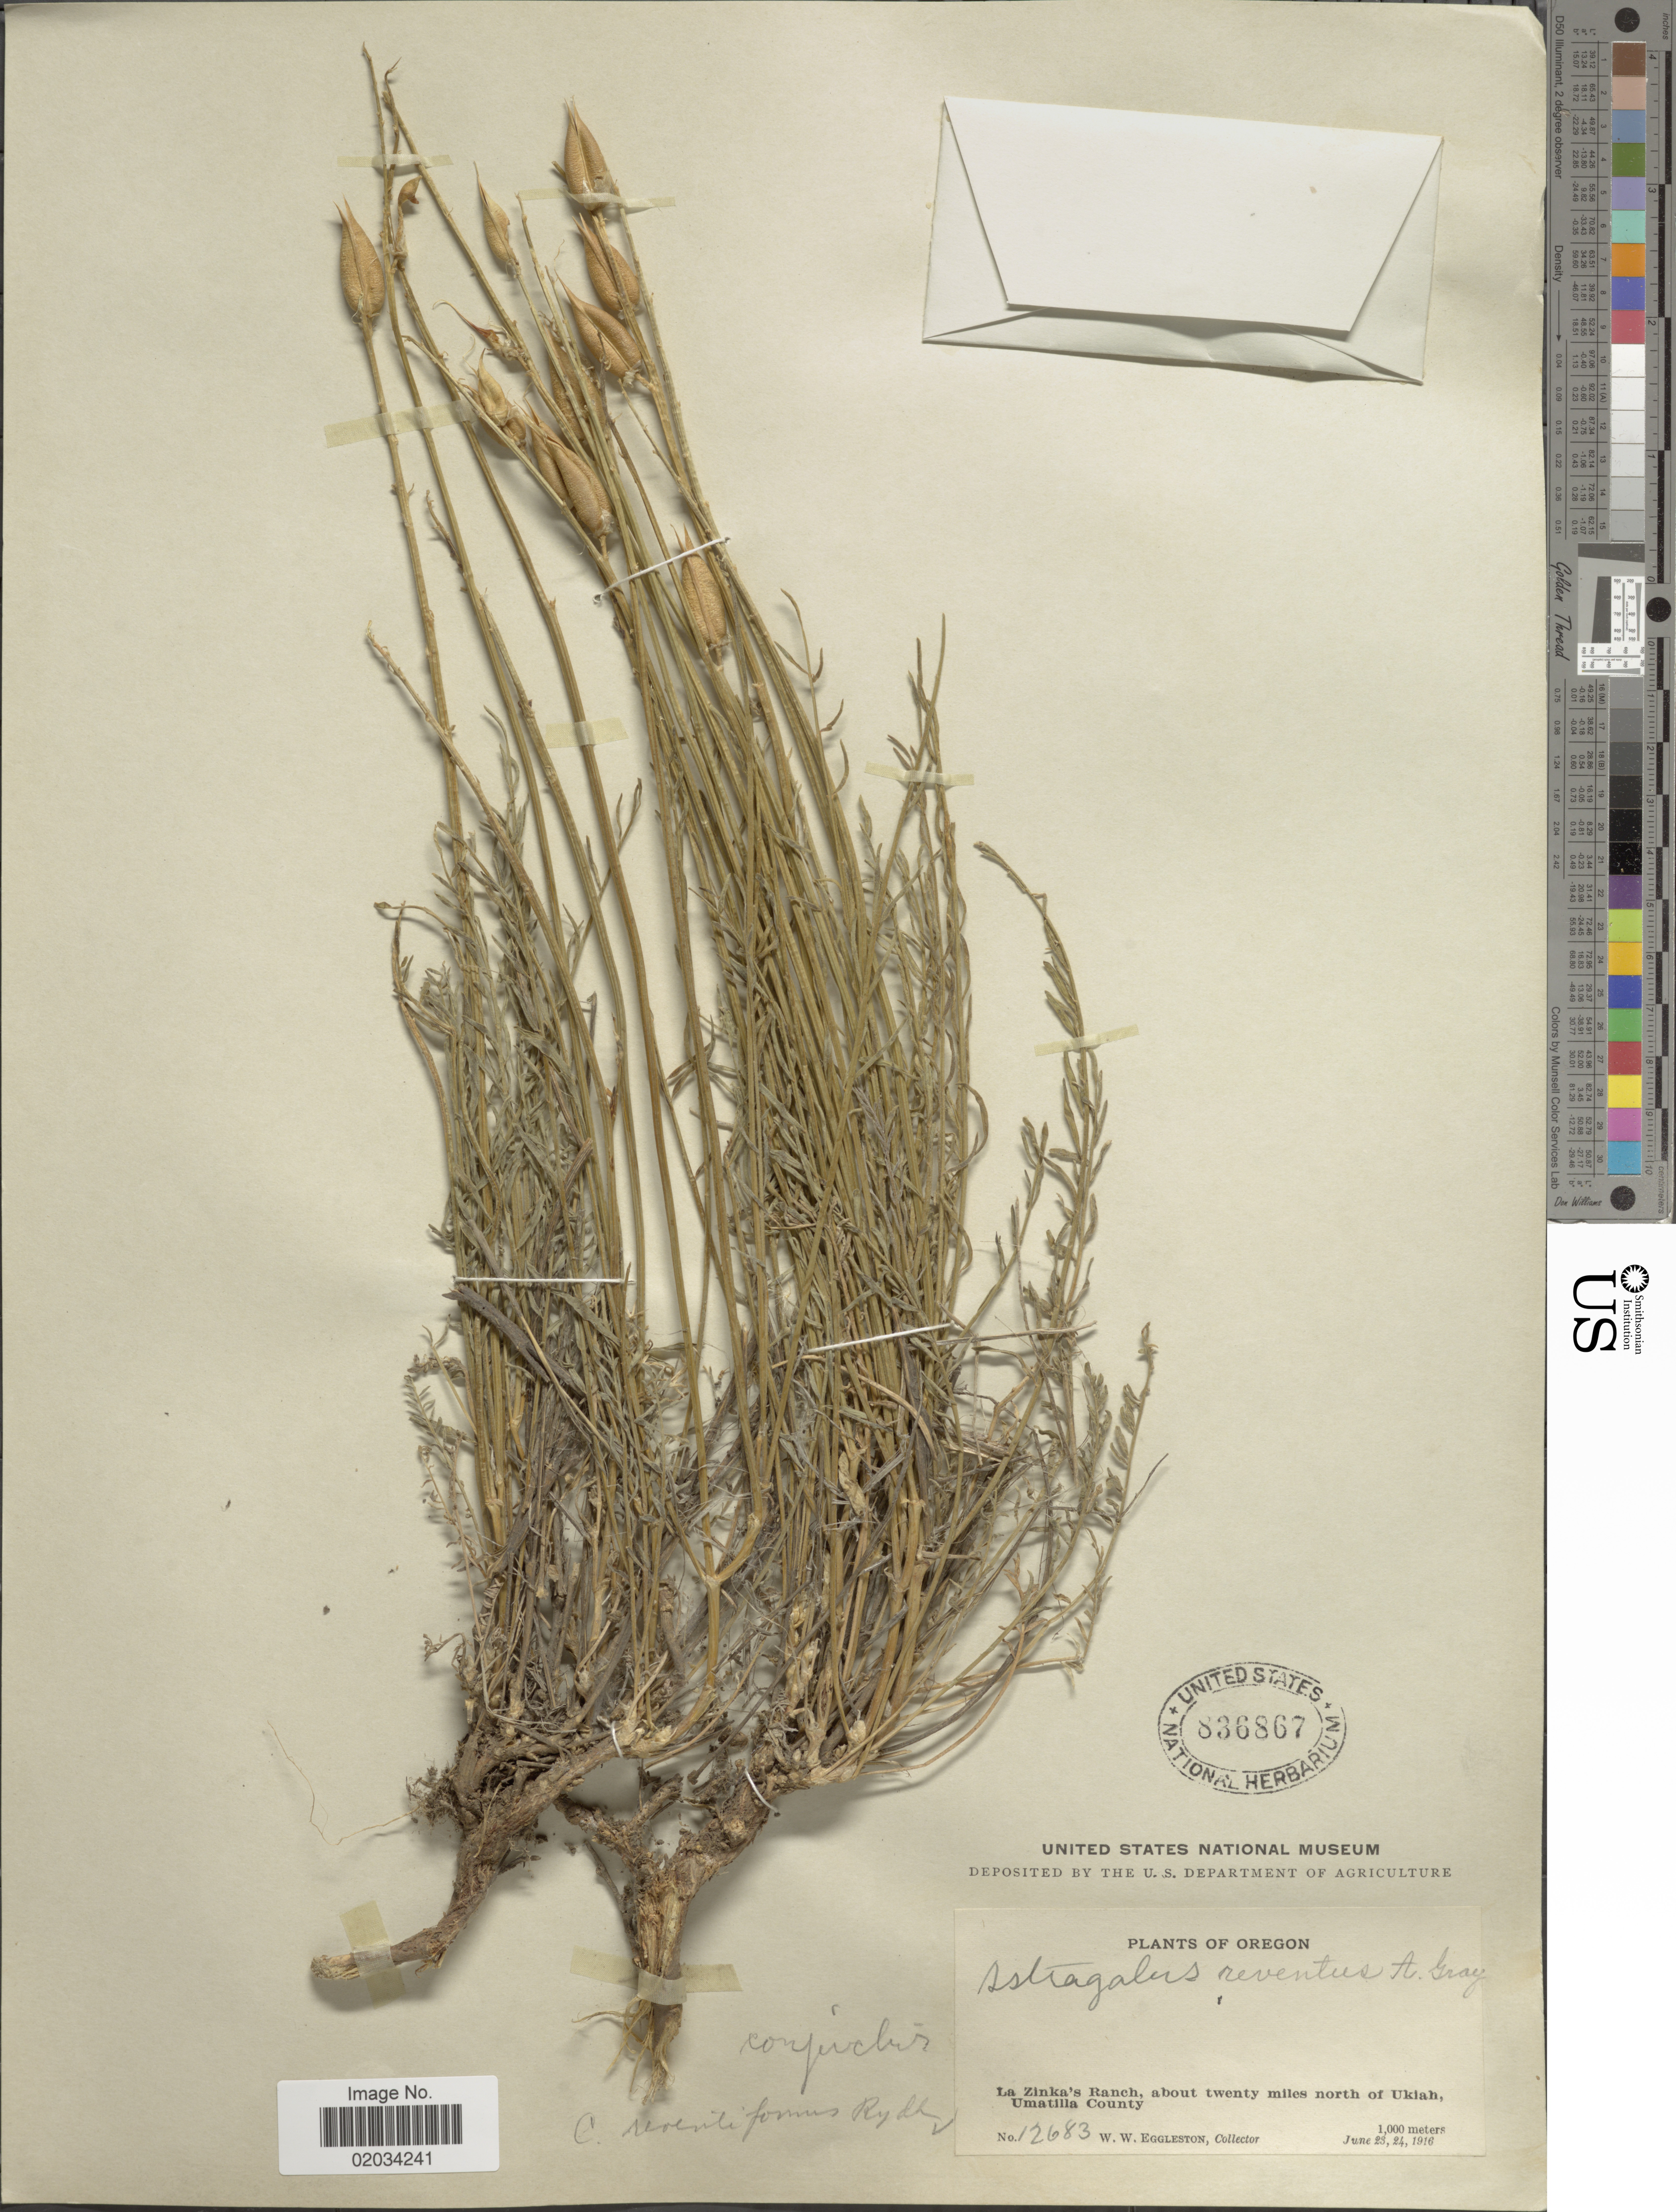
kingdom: Plantae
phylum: Tracheophyta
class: Magnoliopsida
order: Fabales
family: Fabaceae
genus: Astragalus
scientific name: Astragalus reventiformis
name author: (Rydb.) Barneby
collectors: W. W. Eggleston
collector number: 12683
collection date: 1916-06-23/1916-06-24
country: United States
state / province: Oregon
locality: La Zinka's Ranwch, about twenty miles north of Ukiah, Umatilla County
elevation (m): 1000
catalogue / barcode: US 836867